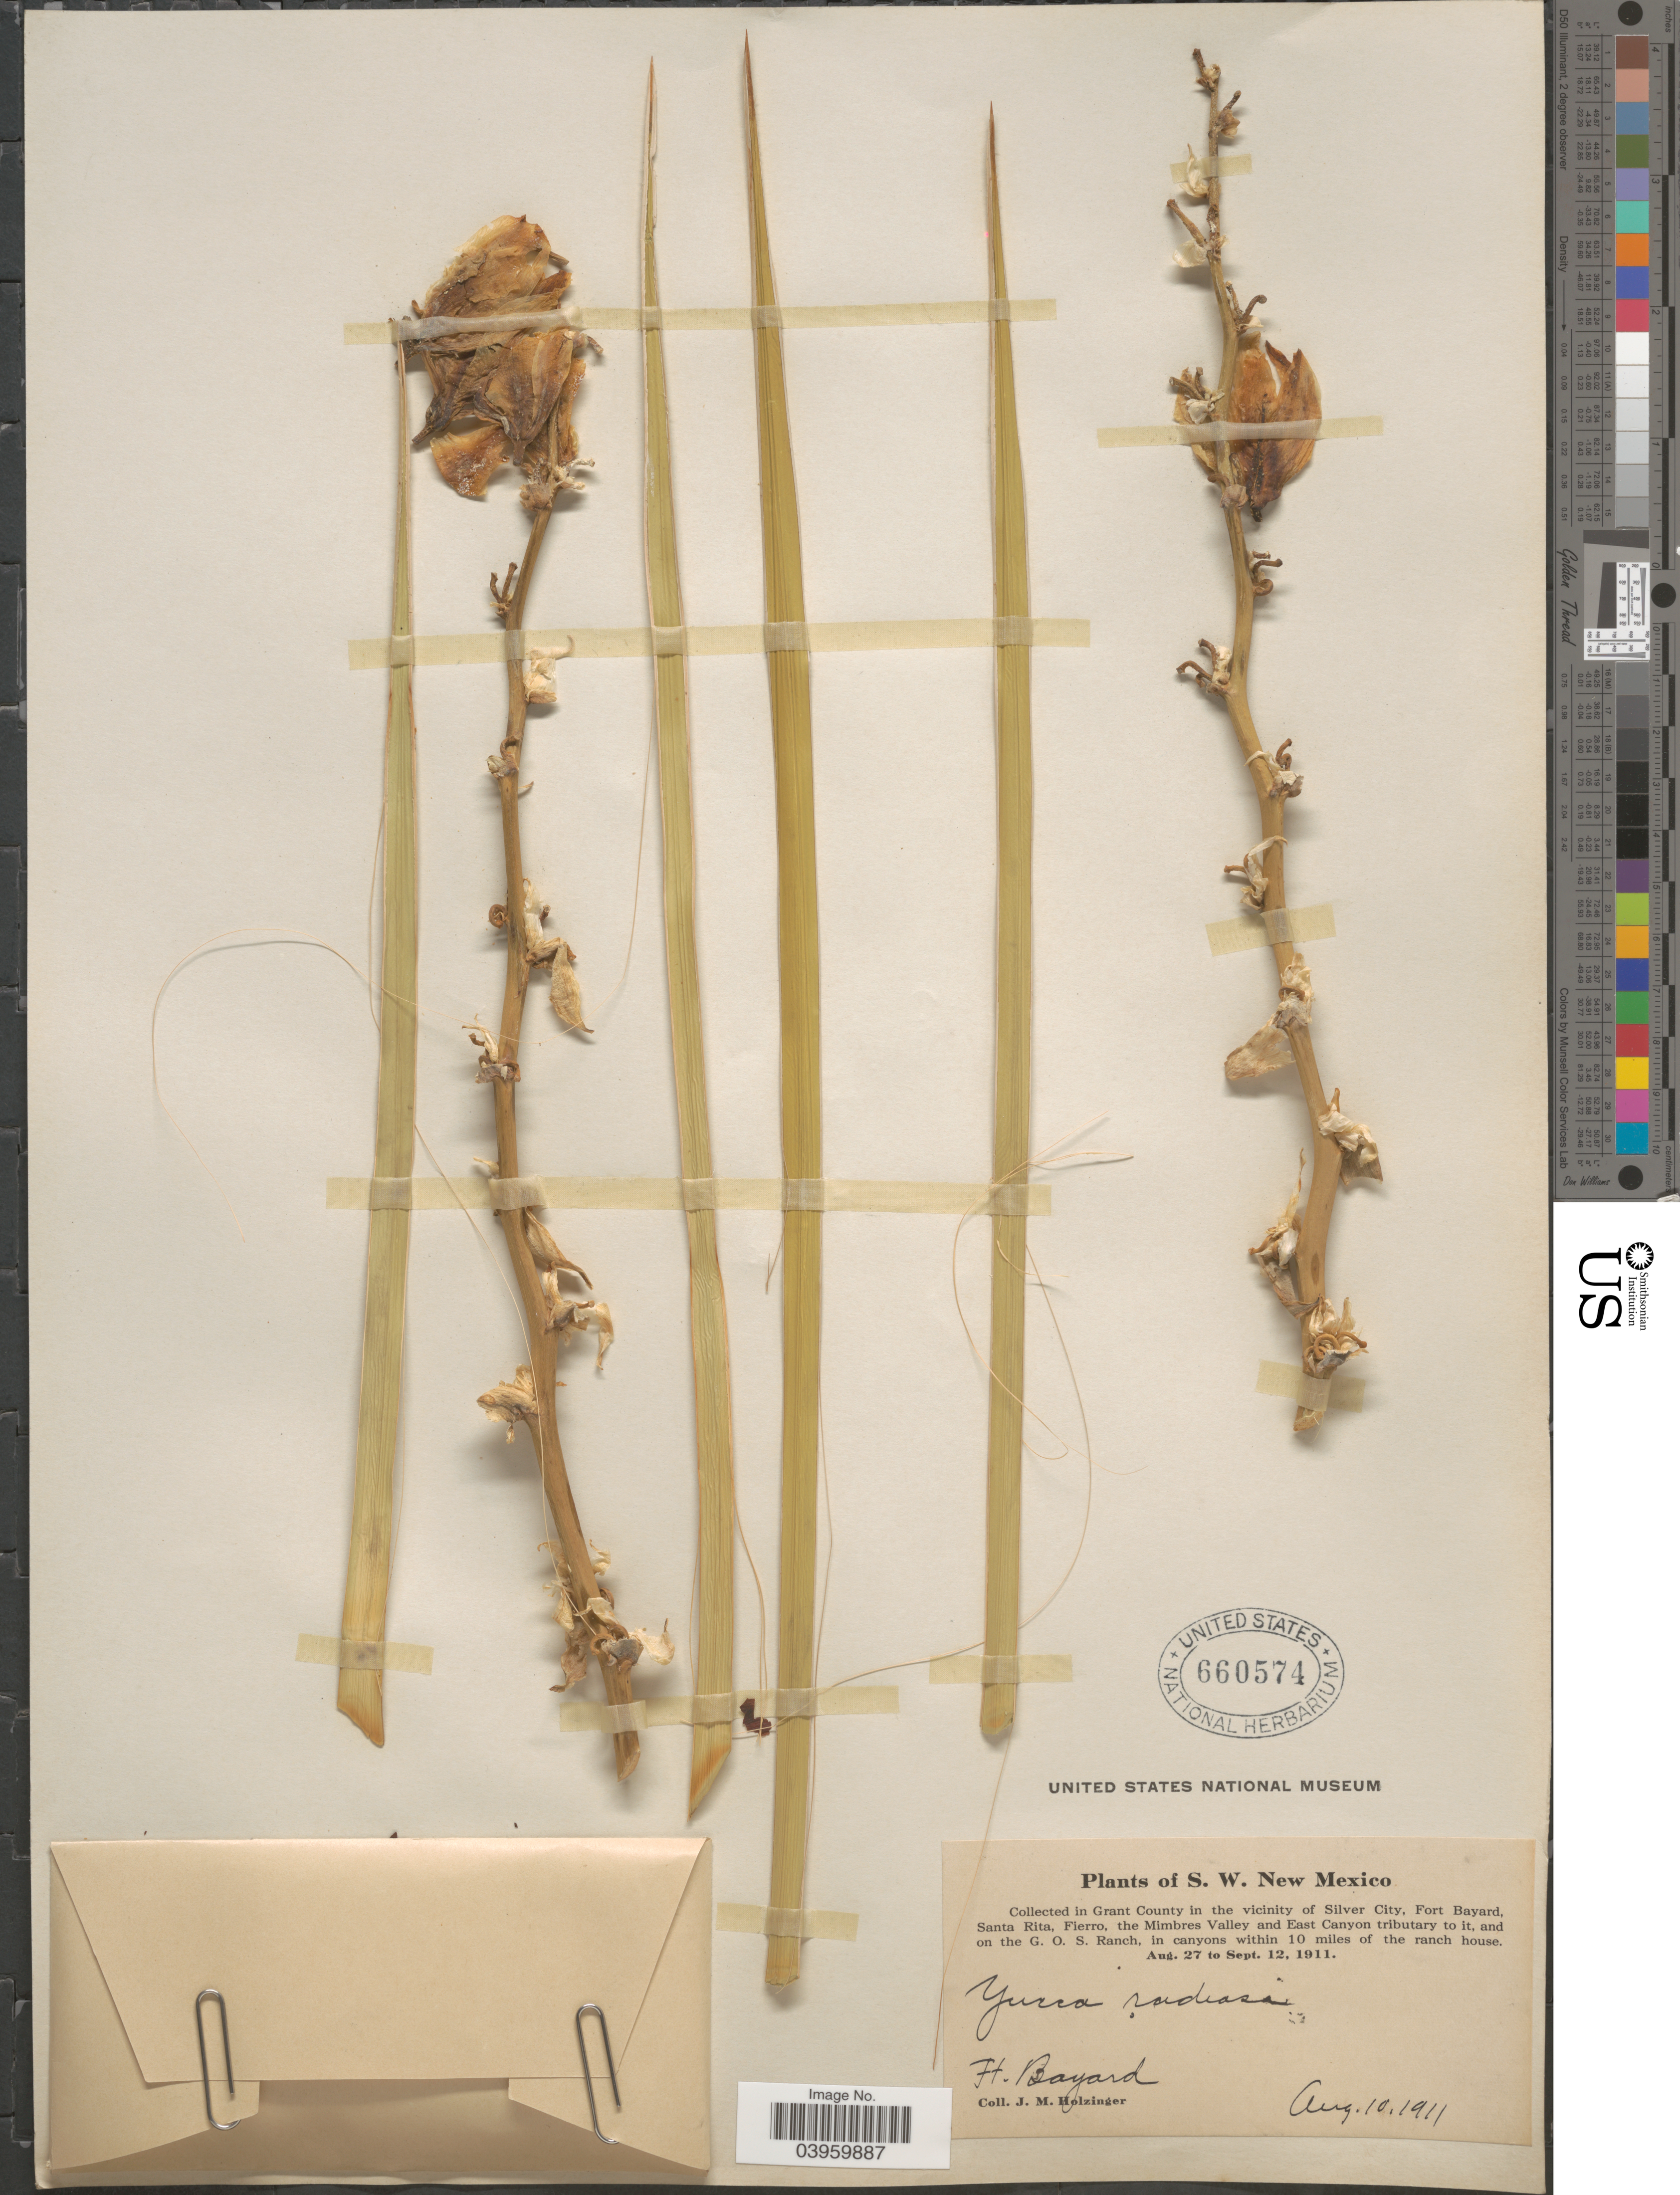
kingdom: Plantae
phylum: Tracheophyta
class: Liliopsida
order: Asparagales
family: Asparagaceae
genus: Yucca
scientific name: Yucca elata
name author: (Engelm.) Engelm.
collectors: J. M. Holzinger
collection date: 1911-08-10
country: United States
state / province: New Mexico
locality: S.W. New Mexico. Grant County in the vicinity of Silver City, Fort Bayard, Santa Rita, Fierro, the Mimbres Valley and East Canyon tributary to it, and on the G.O.S. Ranch, in canyons within 10 miles of the ranch house. Ft. Bayard.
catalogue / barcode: US 660574